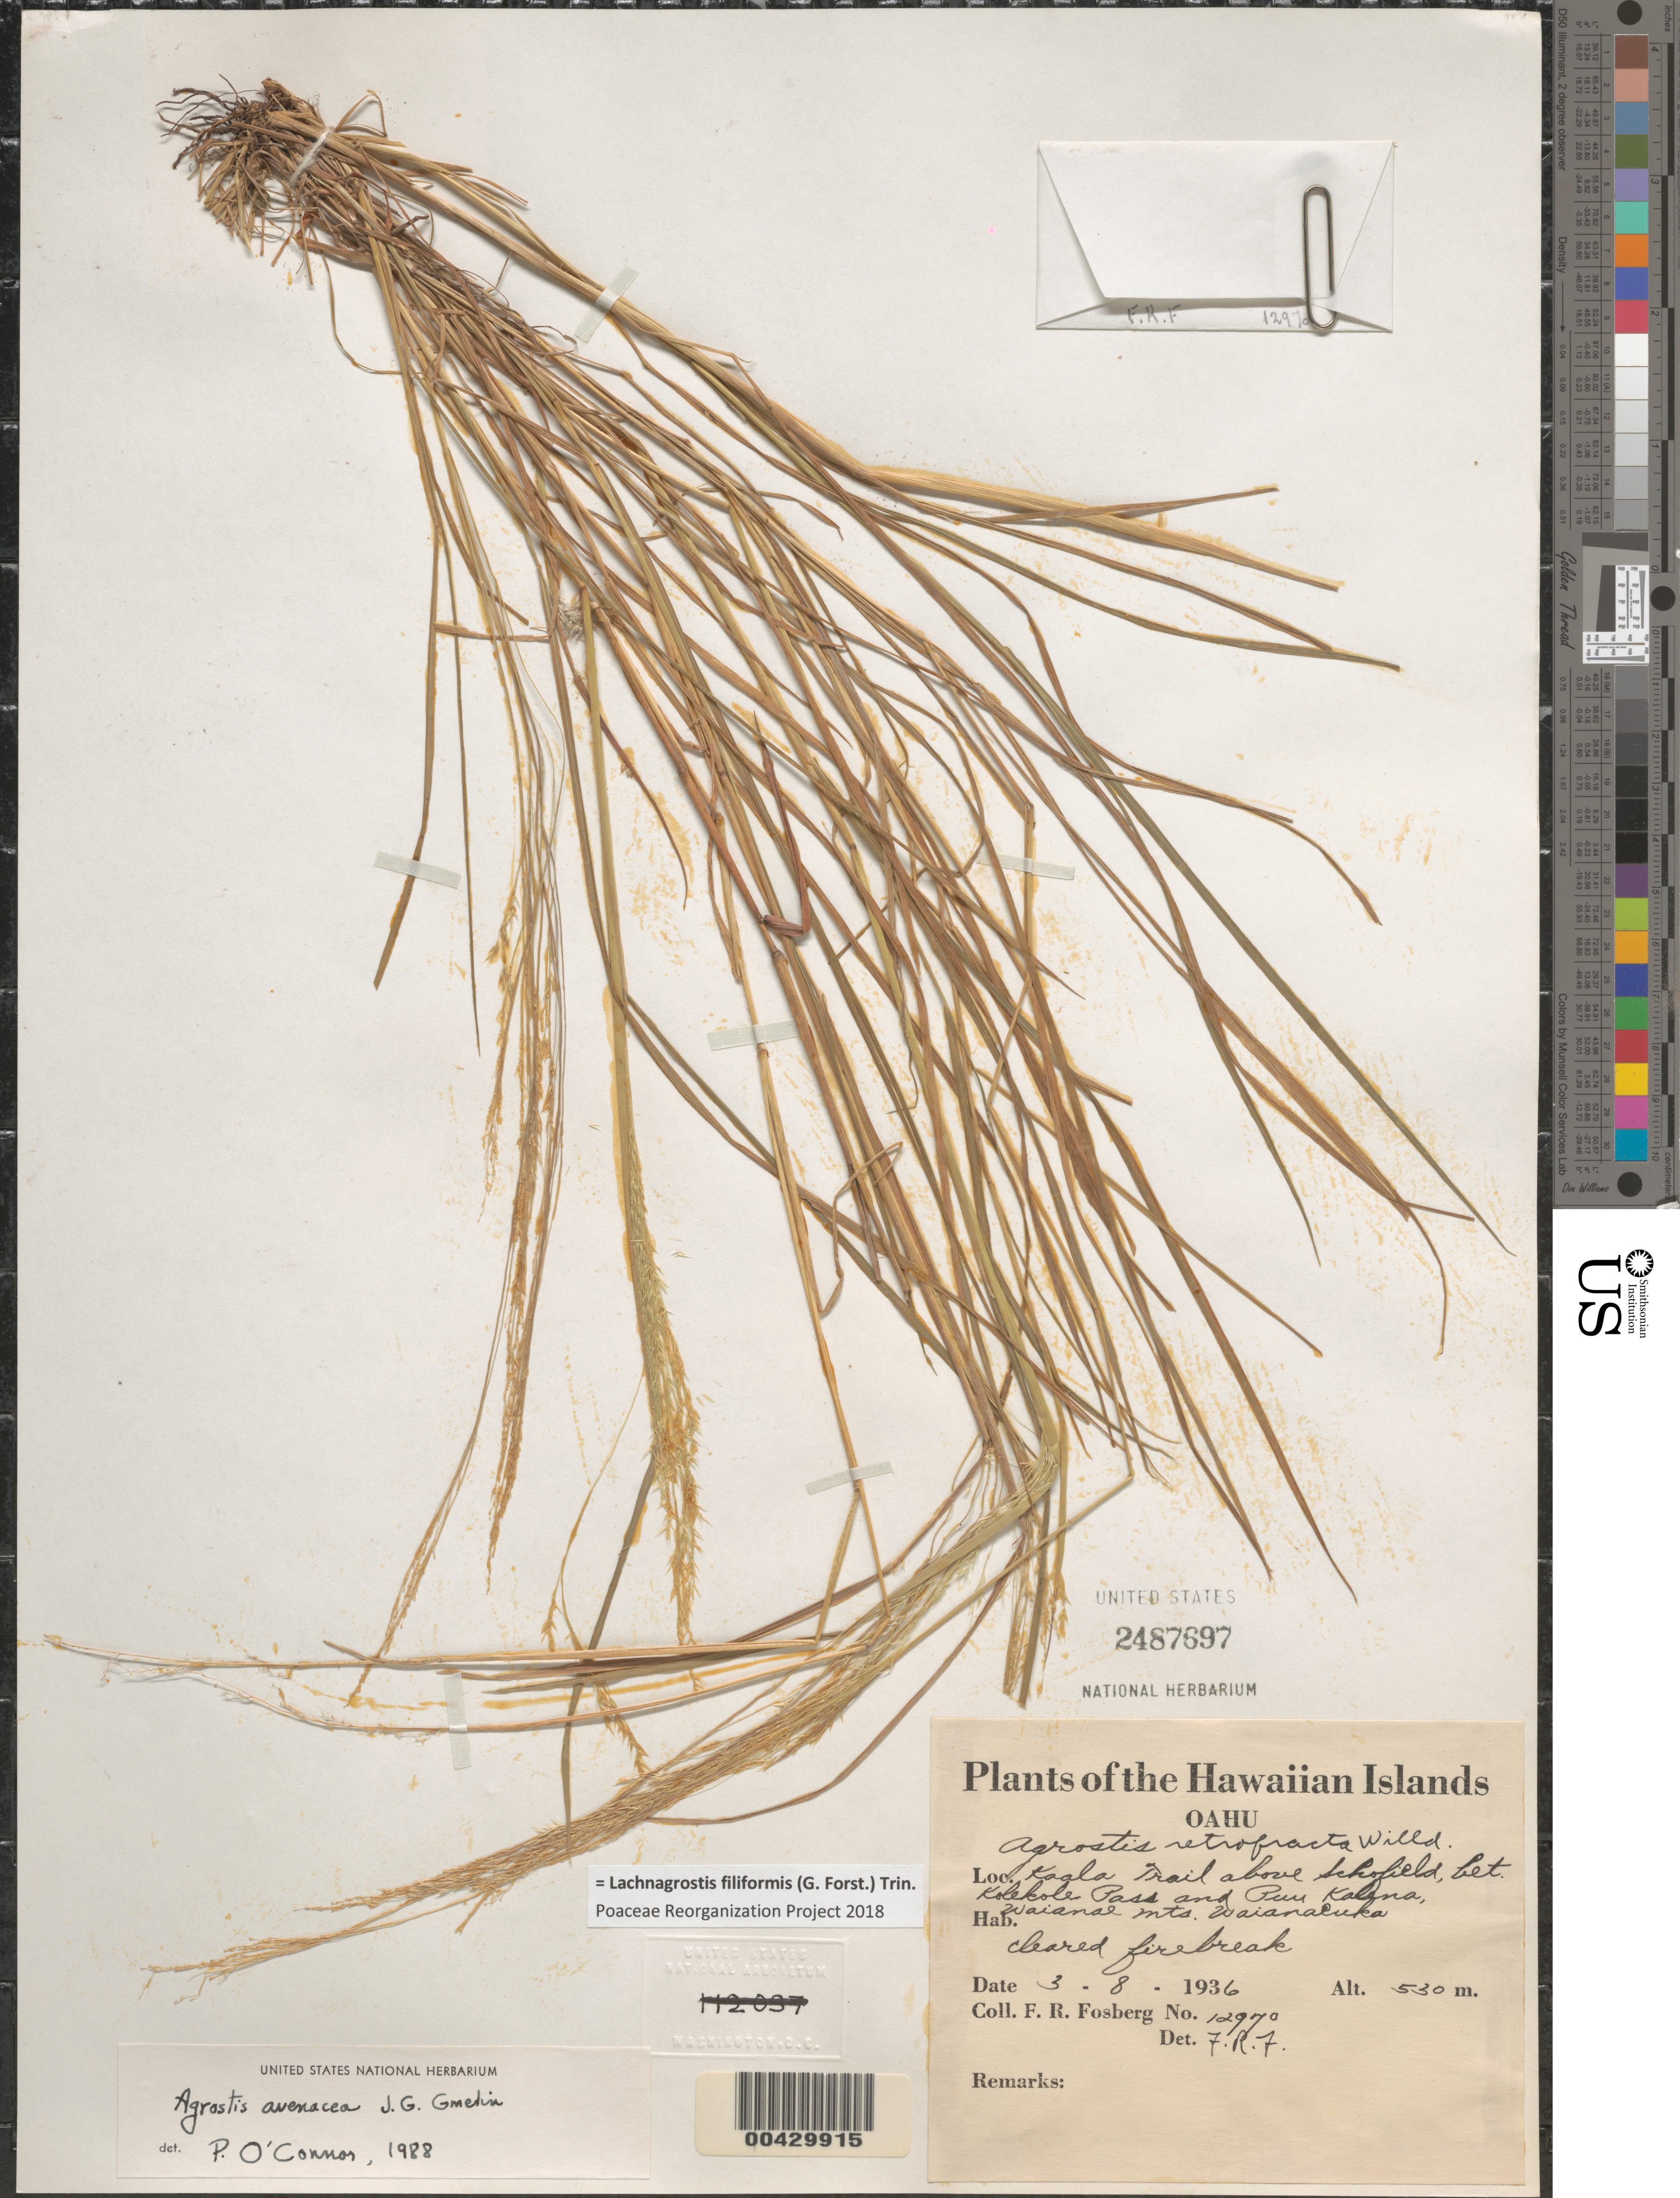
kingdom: Plantae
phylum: Tracheophyta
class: Liliopsida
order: Poales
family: Poaceae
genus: Lachnagrostis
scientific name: Lachnagrostis filiformis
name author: (J.R. Forst.) Trin.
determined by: Poaceae Reorganization Project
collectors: F. R. Fosberg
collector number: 12970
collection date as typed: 8 Mar 1936 or 3 Aug 1936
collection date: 1936-03-08 or 1936-08-03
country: United States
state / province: Hawaii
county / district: Honolulu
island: Oahu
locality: Kaala Trail above Schofield, between Kolekole Pass and Puu Kalena, Waianae Mountains, Waianaeuka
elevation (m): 530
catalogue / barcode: US 2487697